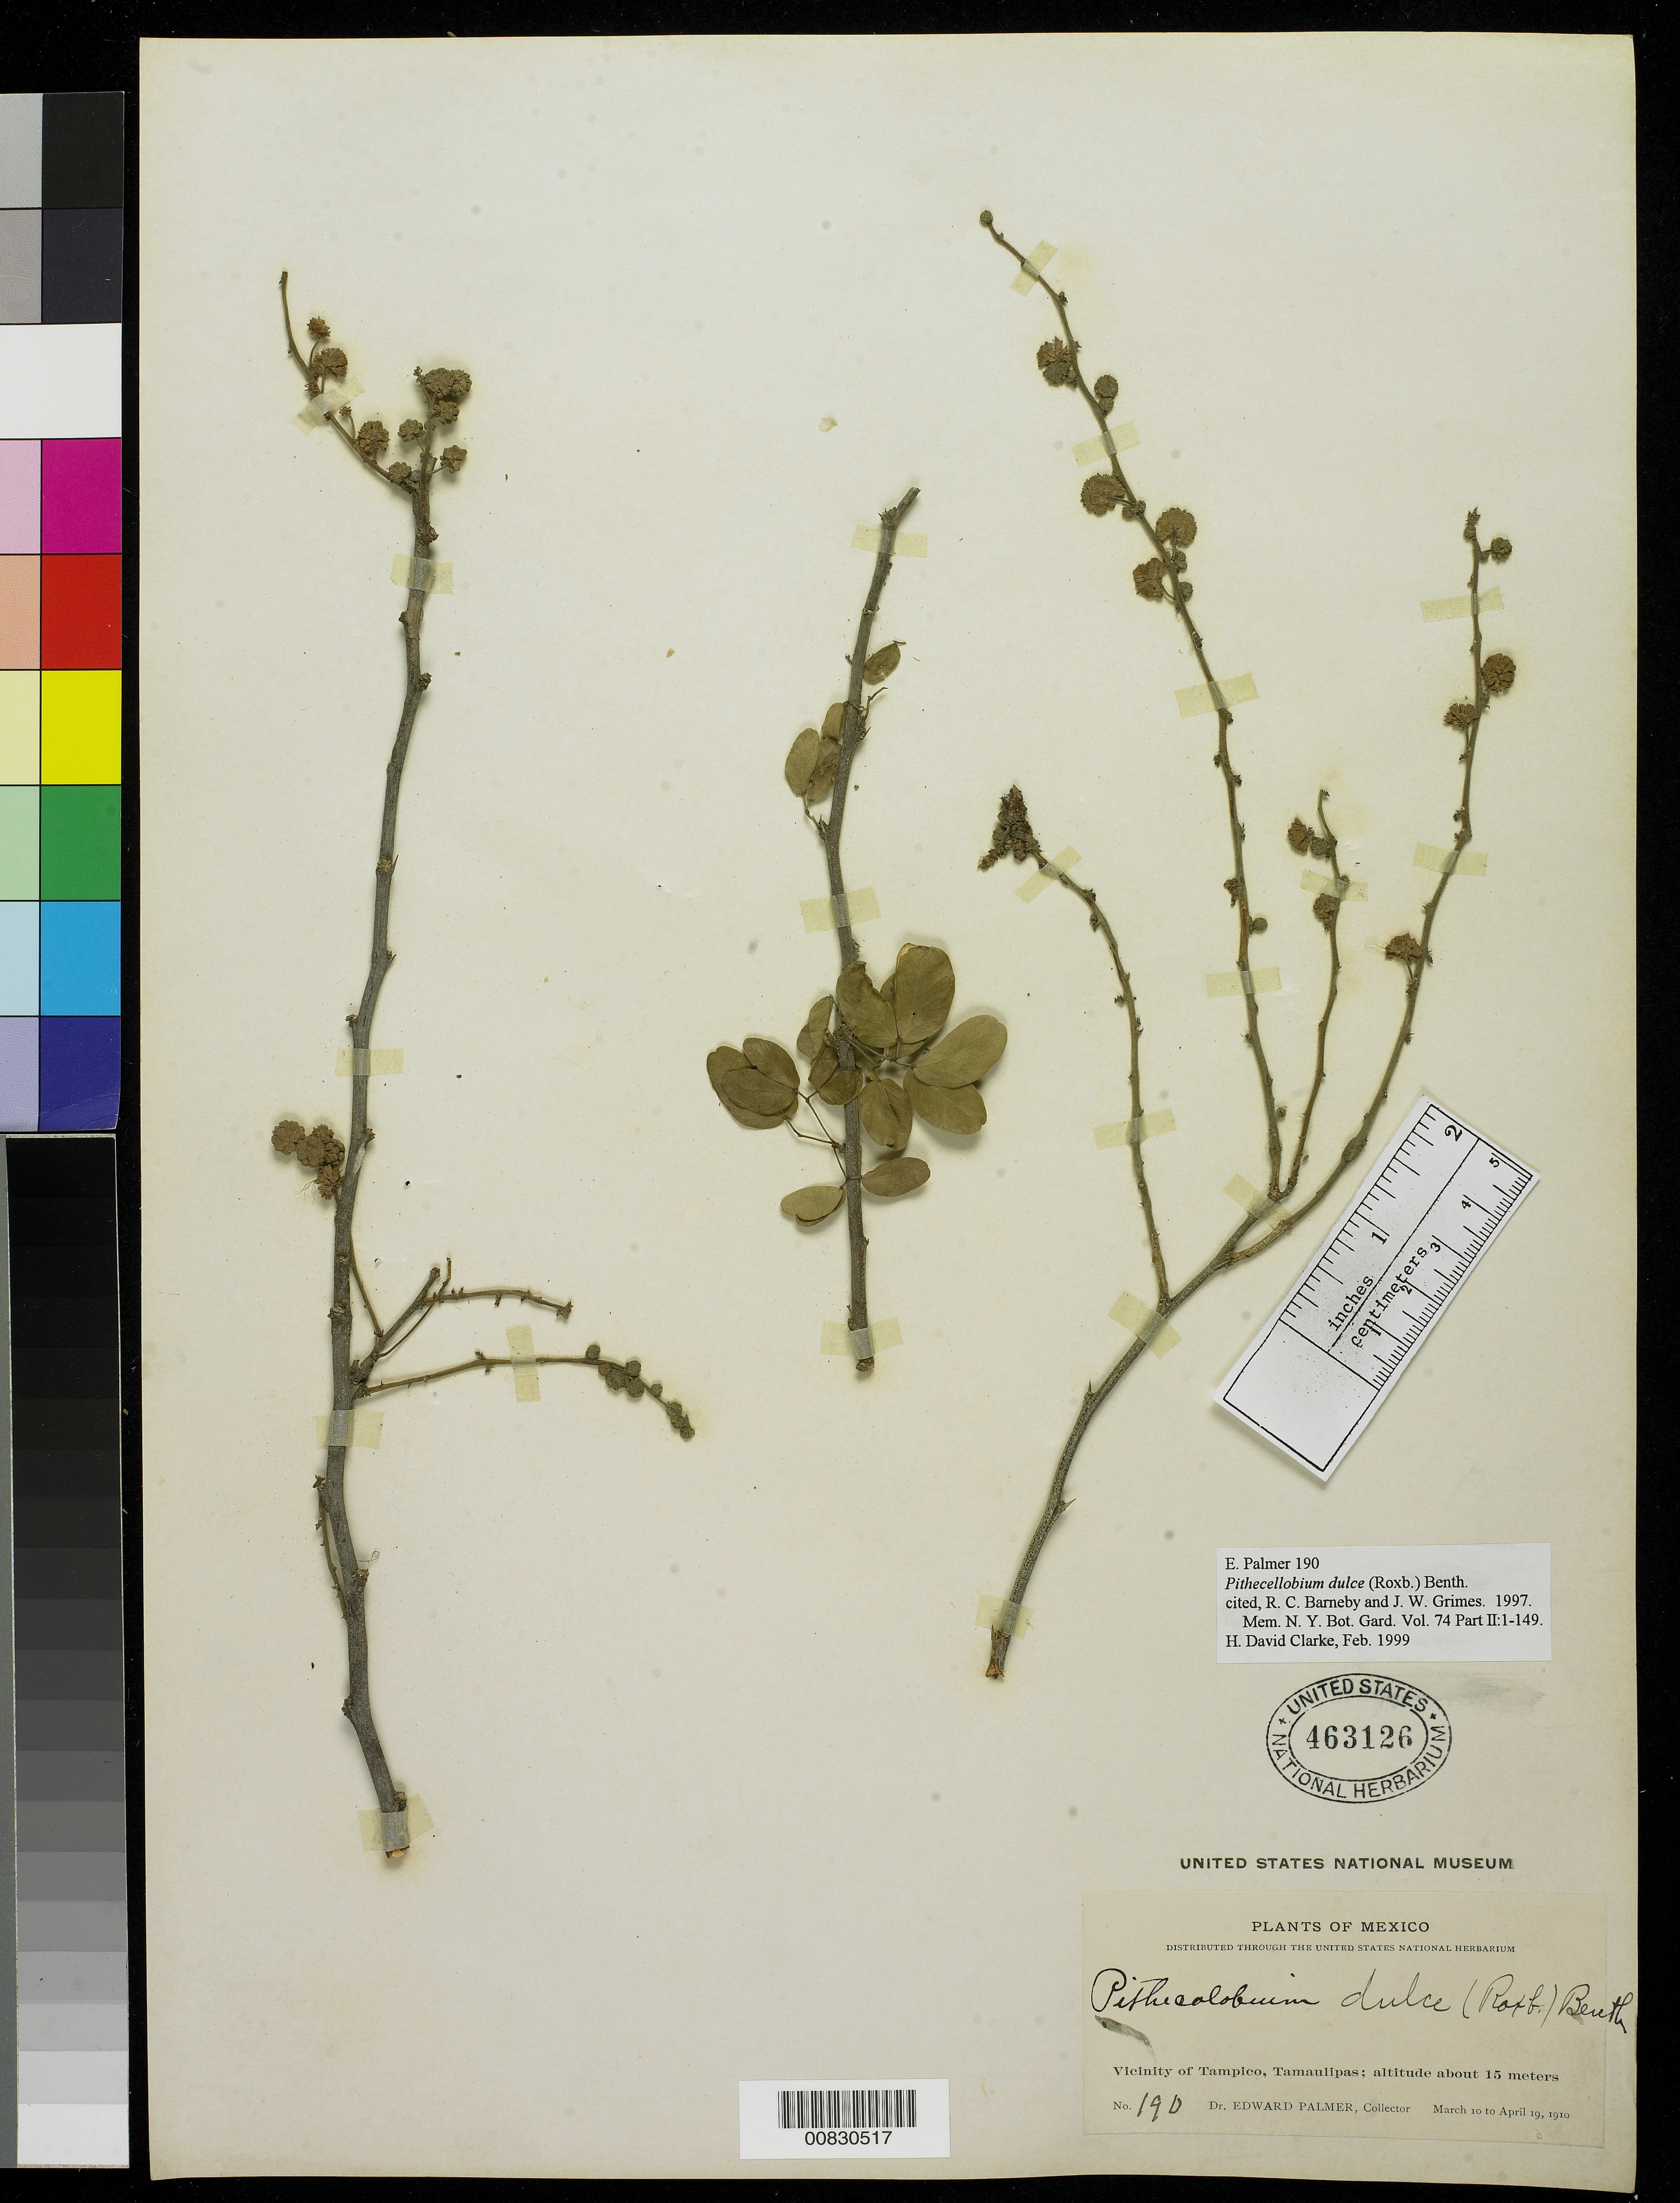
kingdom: Plantae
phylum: Tracheophyta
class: Magnoliopsida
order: Fabales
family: Fabaceae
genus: Pithecellobium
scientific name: Pithecellobium dulce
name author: (Roxb.) Benth.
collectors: E. Palmer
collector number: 190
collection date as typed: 10 Mar 1910 to 19 Apr 1910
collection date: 1910-03-10/1910-04-19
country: Mexico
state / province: Tamaulipas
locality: Vicinity of Tampico, Tamaulipas.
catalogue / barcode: US 463126